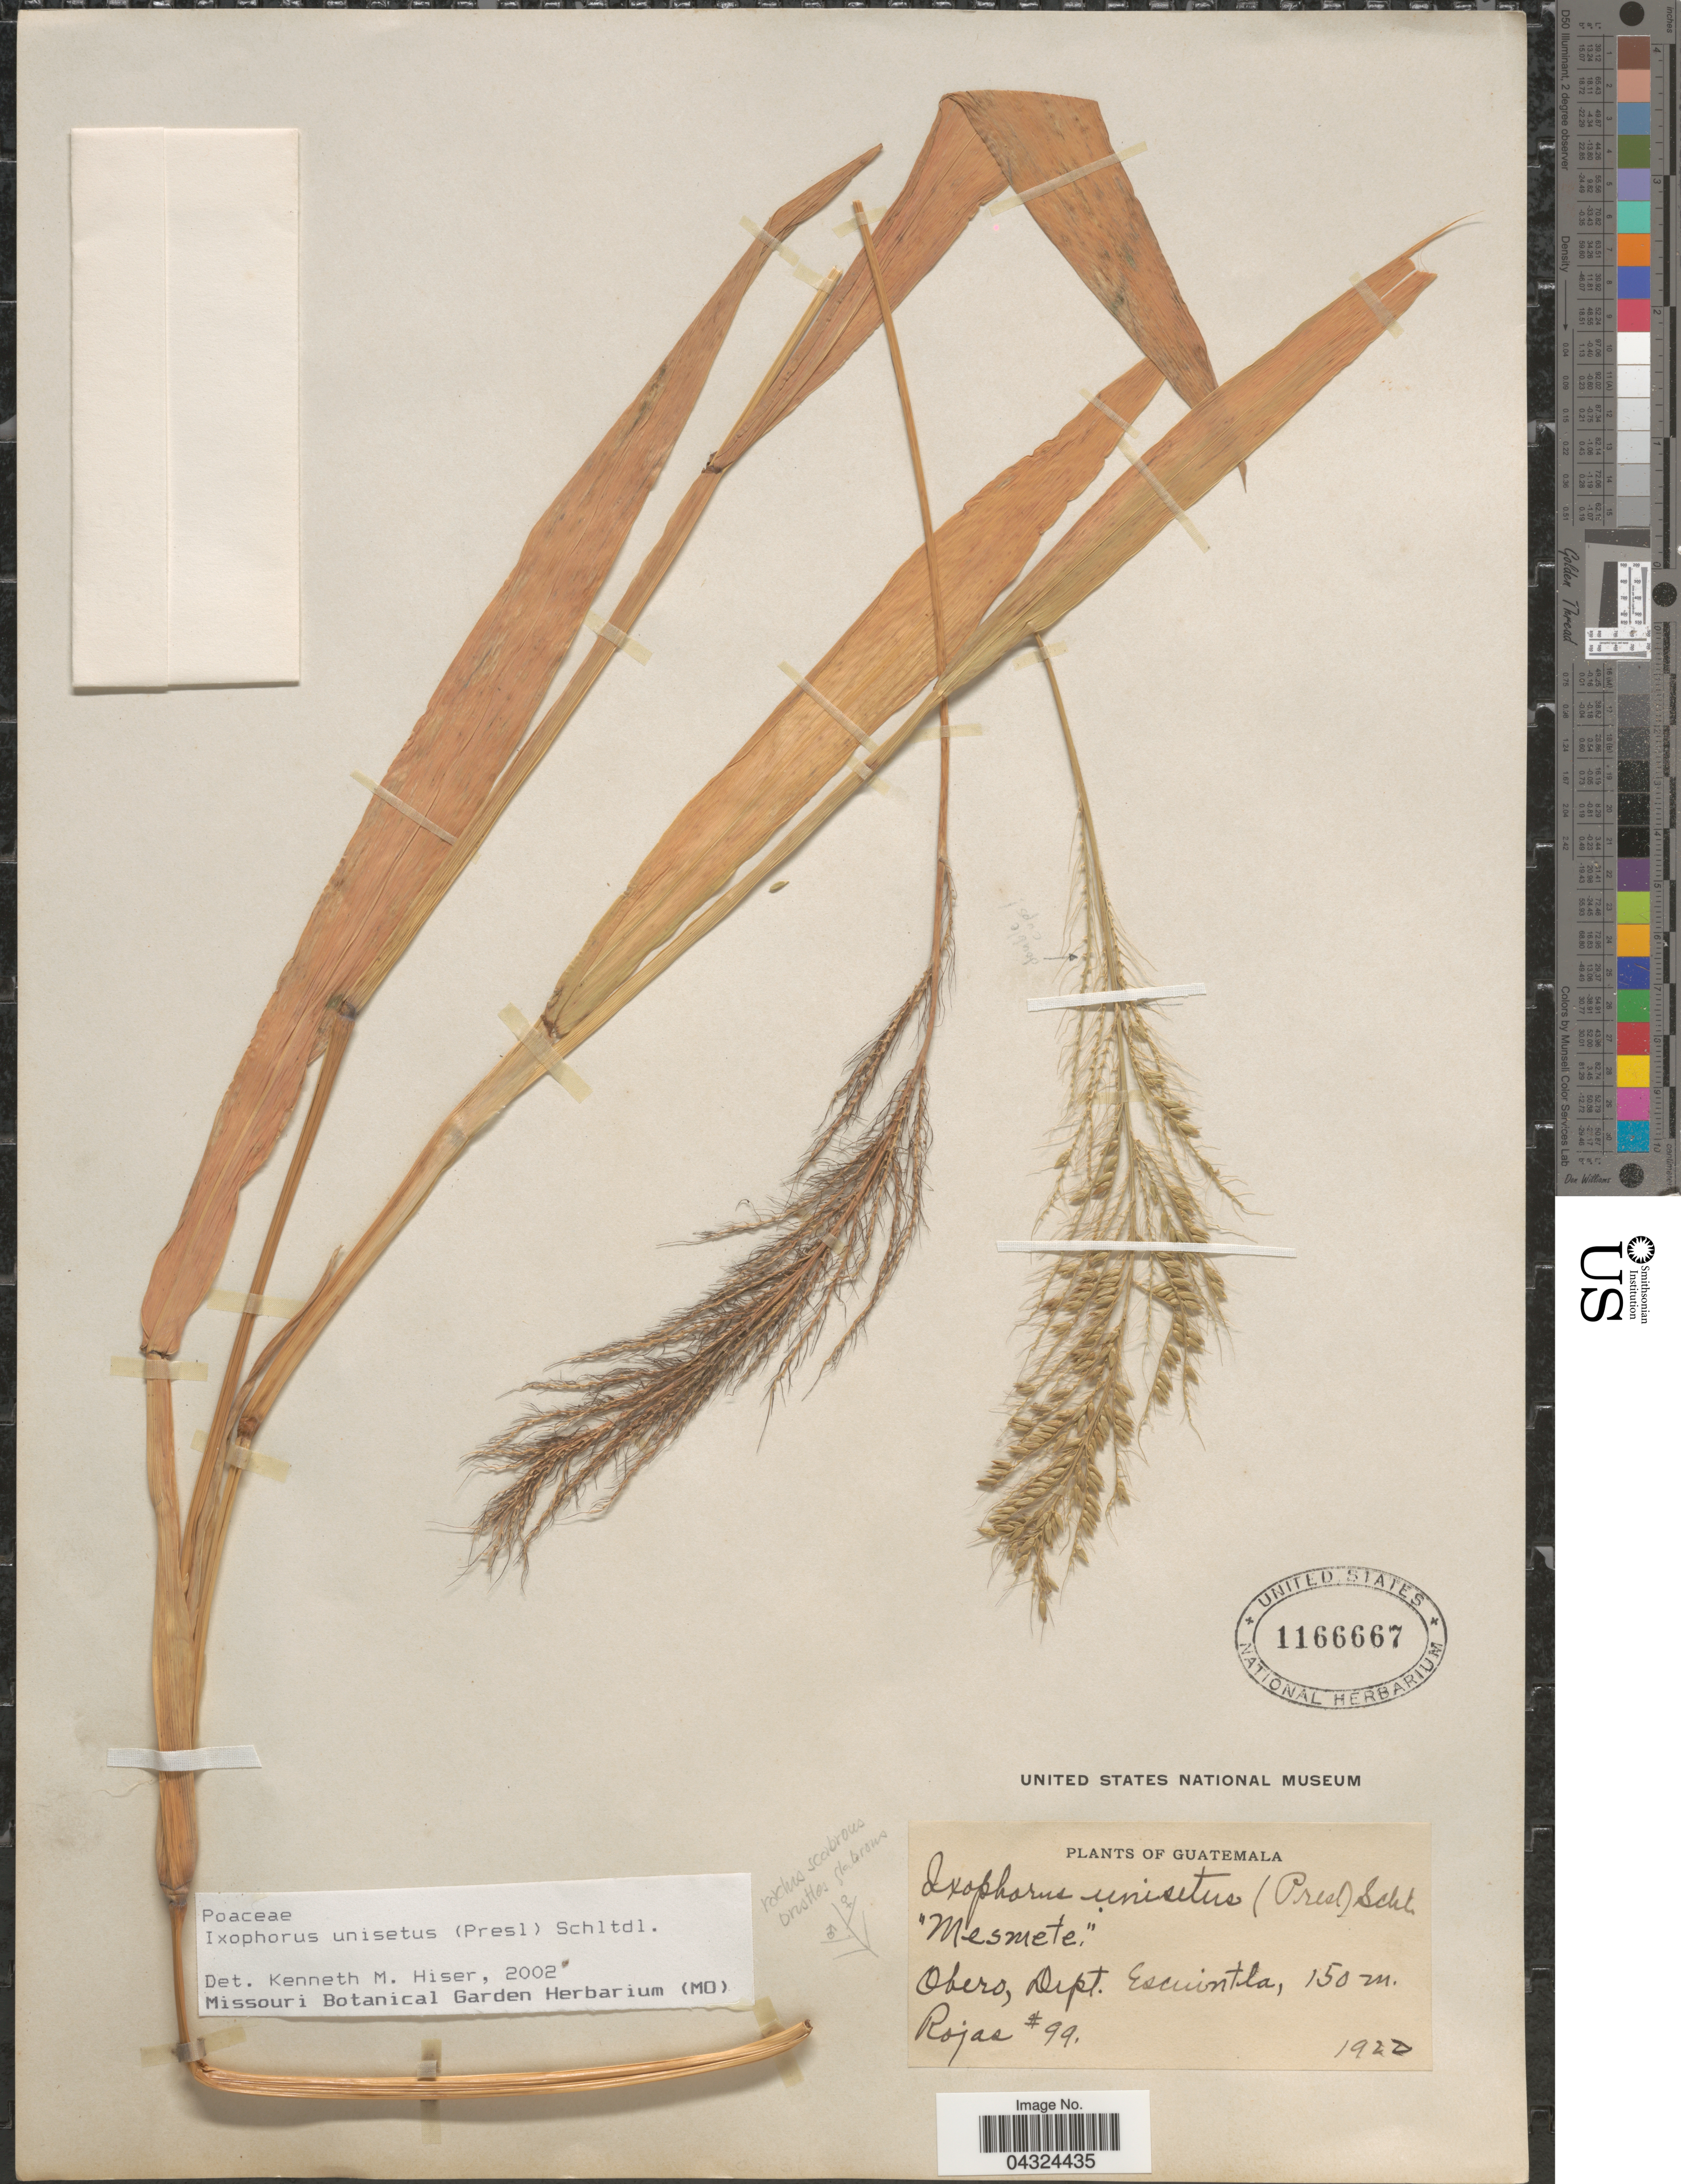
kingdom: Plantae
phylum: Tracheophyta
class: Liliopsida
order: Poales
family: Poaceae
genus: Ixophorus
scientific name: Ixophorus unisetus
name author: (J. Presl) Schltdl.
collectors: Rojas, --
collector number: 99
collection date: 1922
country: Guatemala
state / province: Escuintla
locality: Obero, Dept. Escuintla.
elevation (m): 150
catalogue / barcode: US 1166667